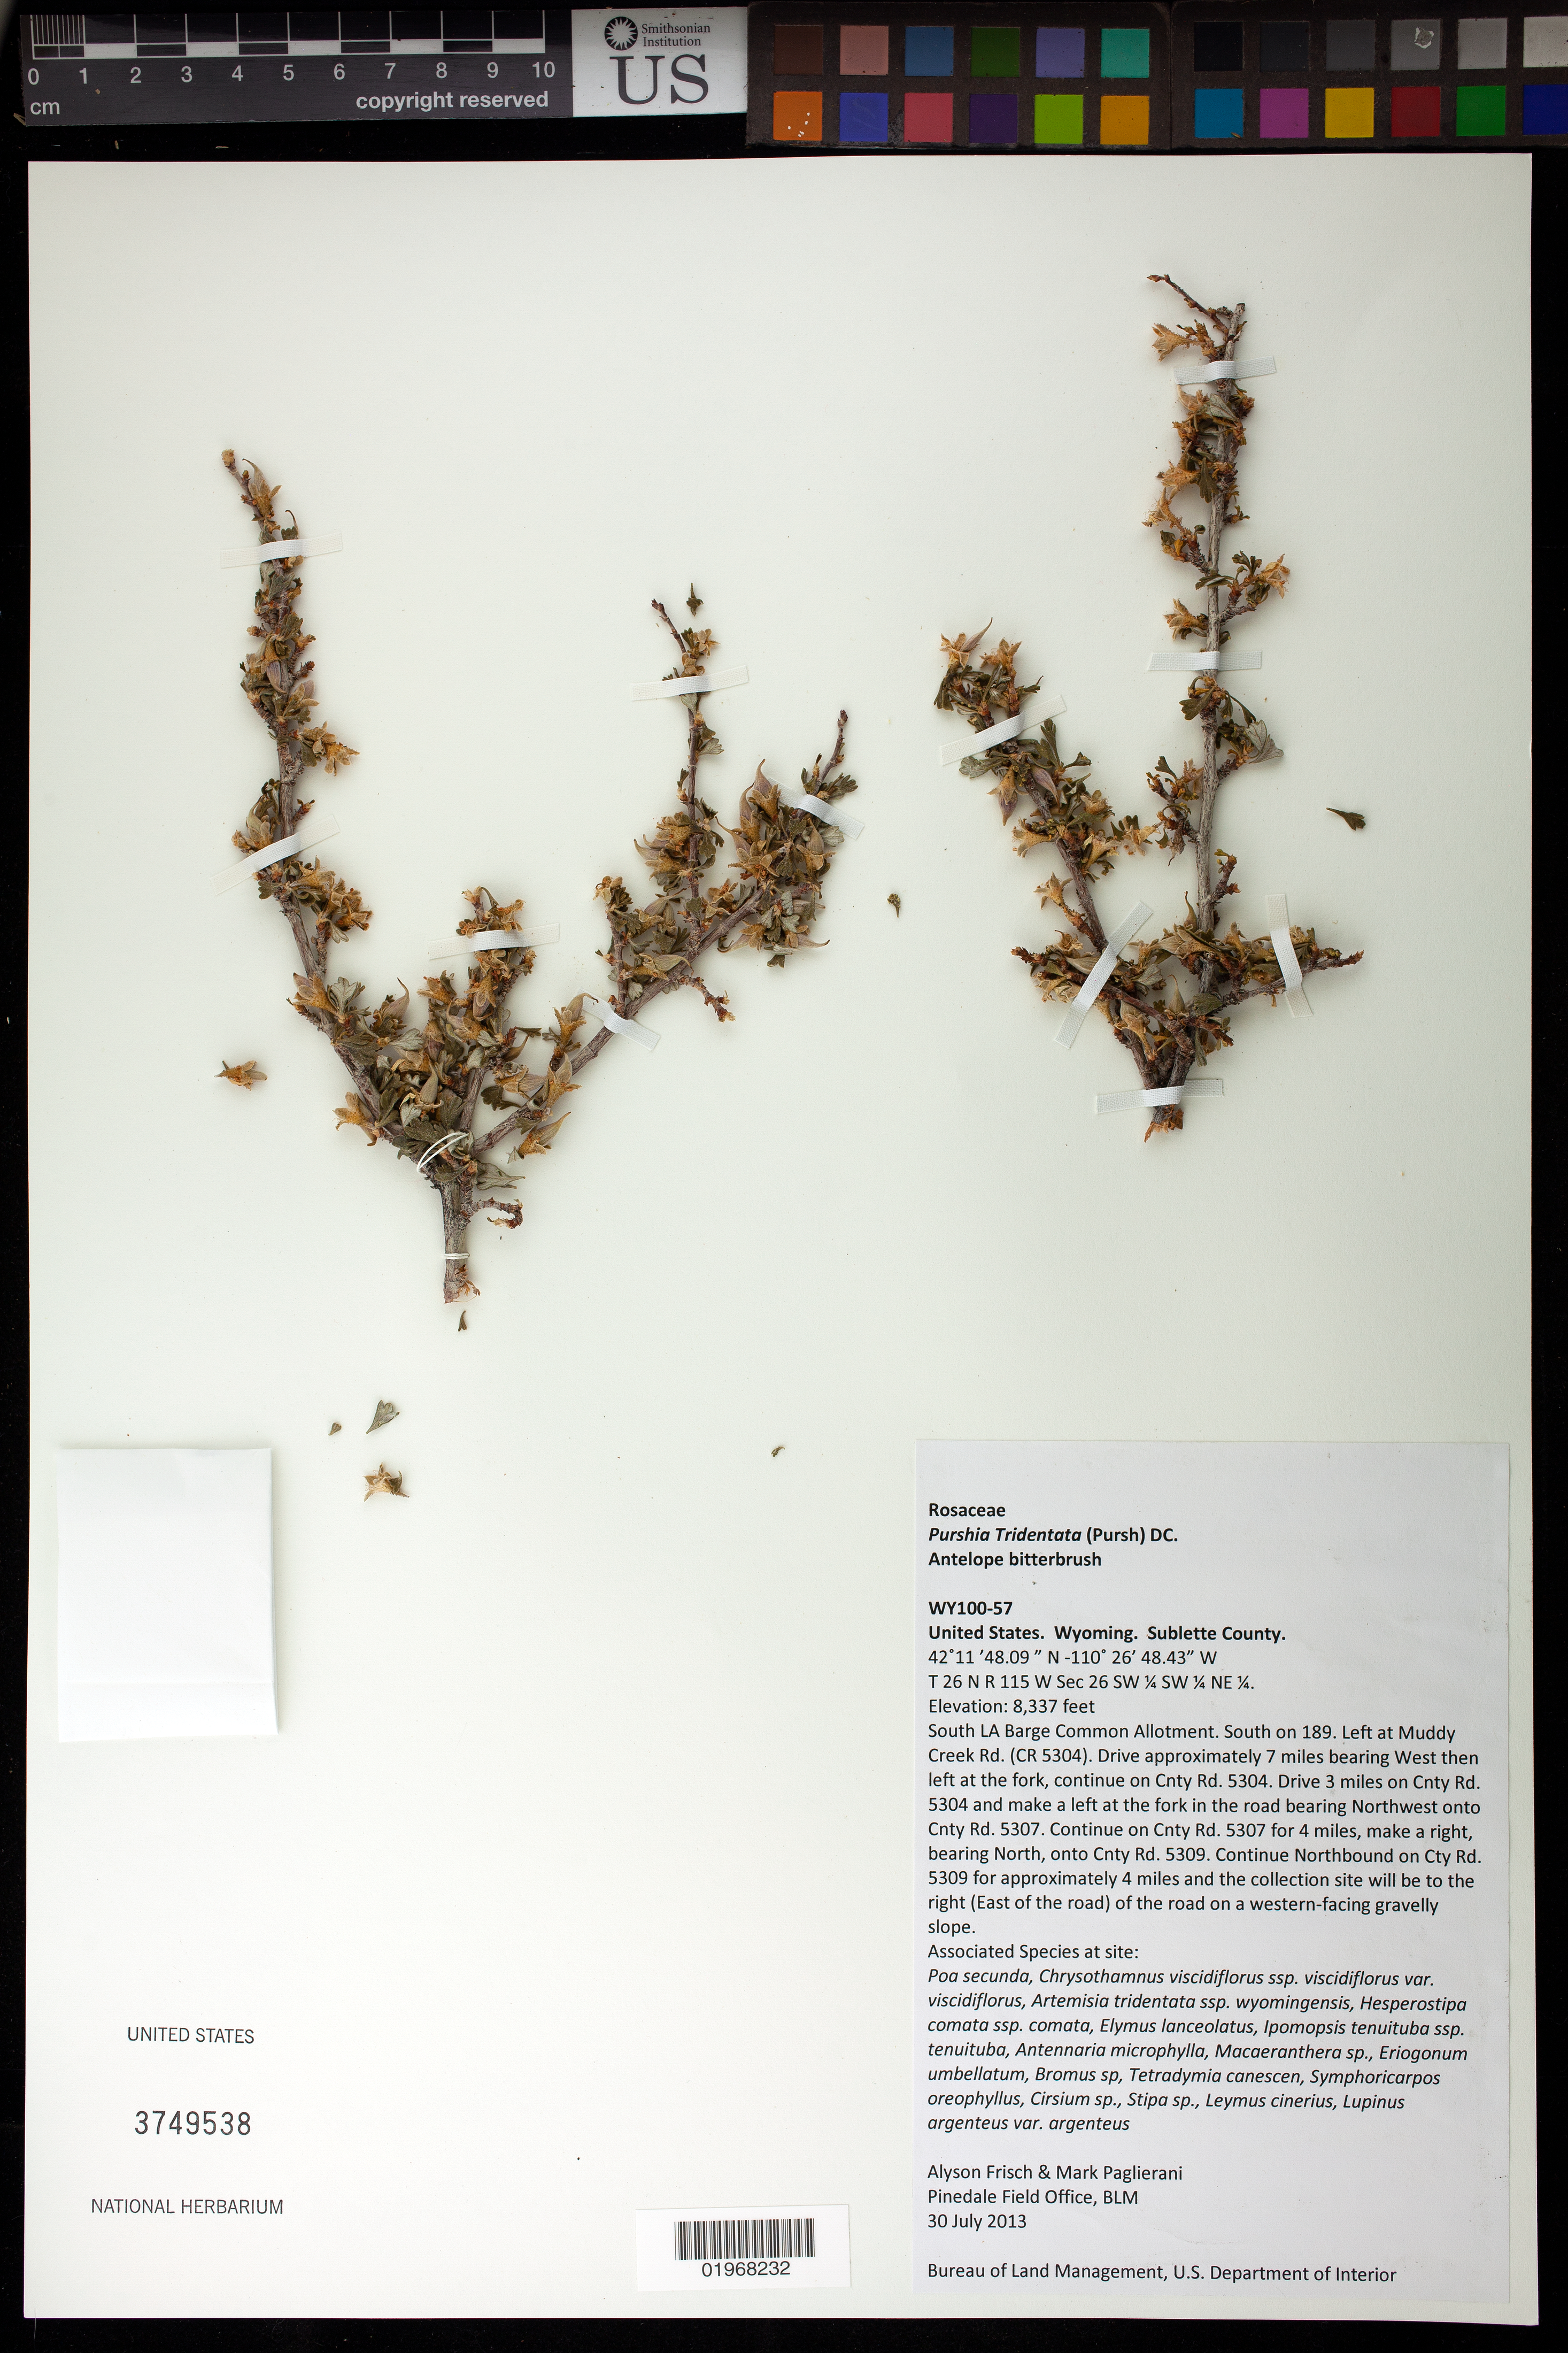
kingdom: Plantae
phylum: Tracheophyta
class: Magnoliopsida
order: Rosales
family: Rosaceae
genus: Purshia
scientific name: Purshia tridentata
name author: (Pursh) DC.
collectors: A. Frisch & M. Paglierani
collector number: WY100-57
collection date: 2013-07-30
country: United States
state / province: Wyoming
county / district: Sublette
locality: South LA Barge Common Allotment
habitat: With Poa secunda, Bromus sp., Cirsium sp., Stipa sp., ect.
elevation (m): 2541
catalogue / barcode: US 3749538